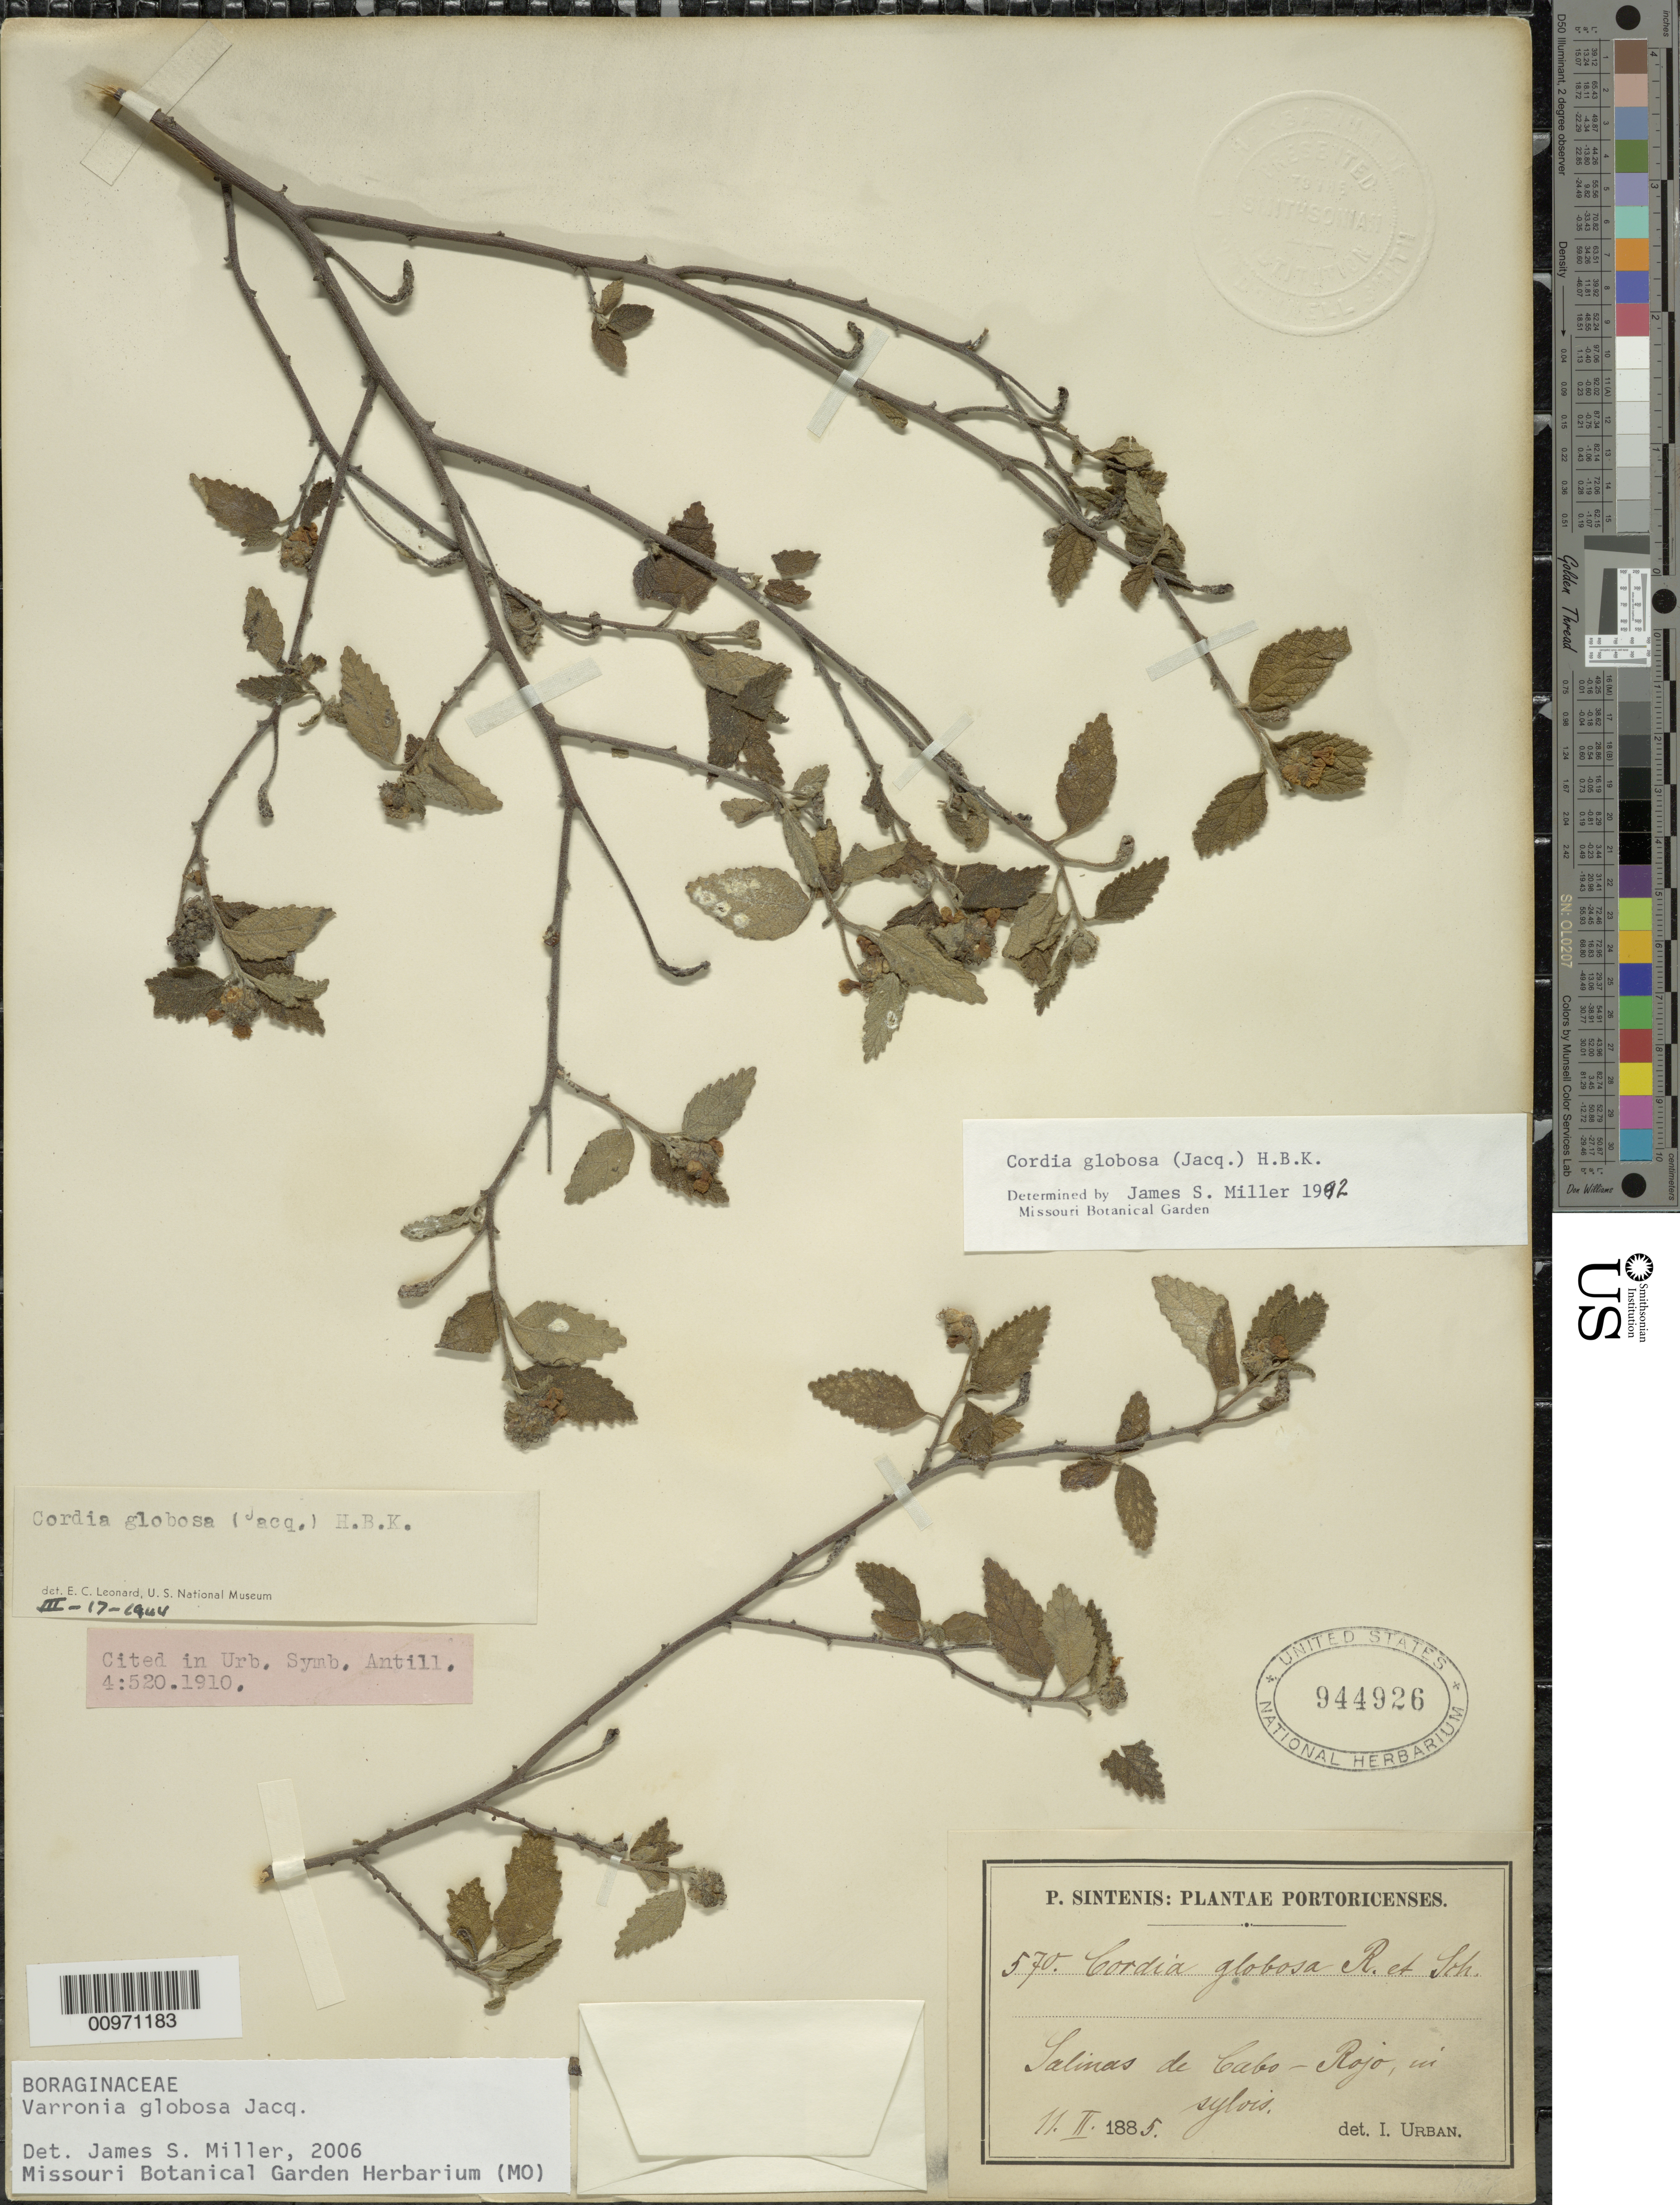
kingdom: Plantae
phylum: Tracheophyta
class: Magnoliopsida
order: Boraginales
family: Cordiaceae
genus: Varronia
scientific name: Varronia globosa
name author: Jacq.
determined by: Miller, James S., (MO), Missouri Botanical Garden (UNITED STATES)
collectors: P. Sintenis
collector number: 570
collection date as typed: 11 Feb 1885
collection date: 1885-02-11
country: Puerto Rico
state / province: Cabo Rojo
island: Puerto Rico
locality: Salinas de Cabo-Rojo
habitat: In sylvis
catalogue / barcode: US 944926